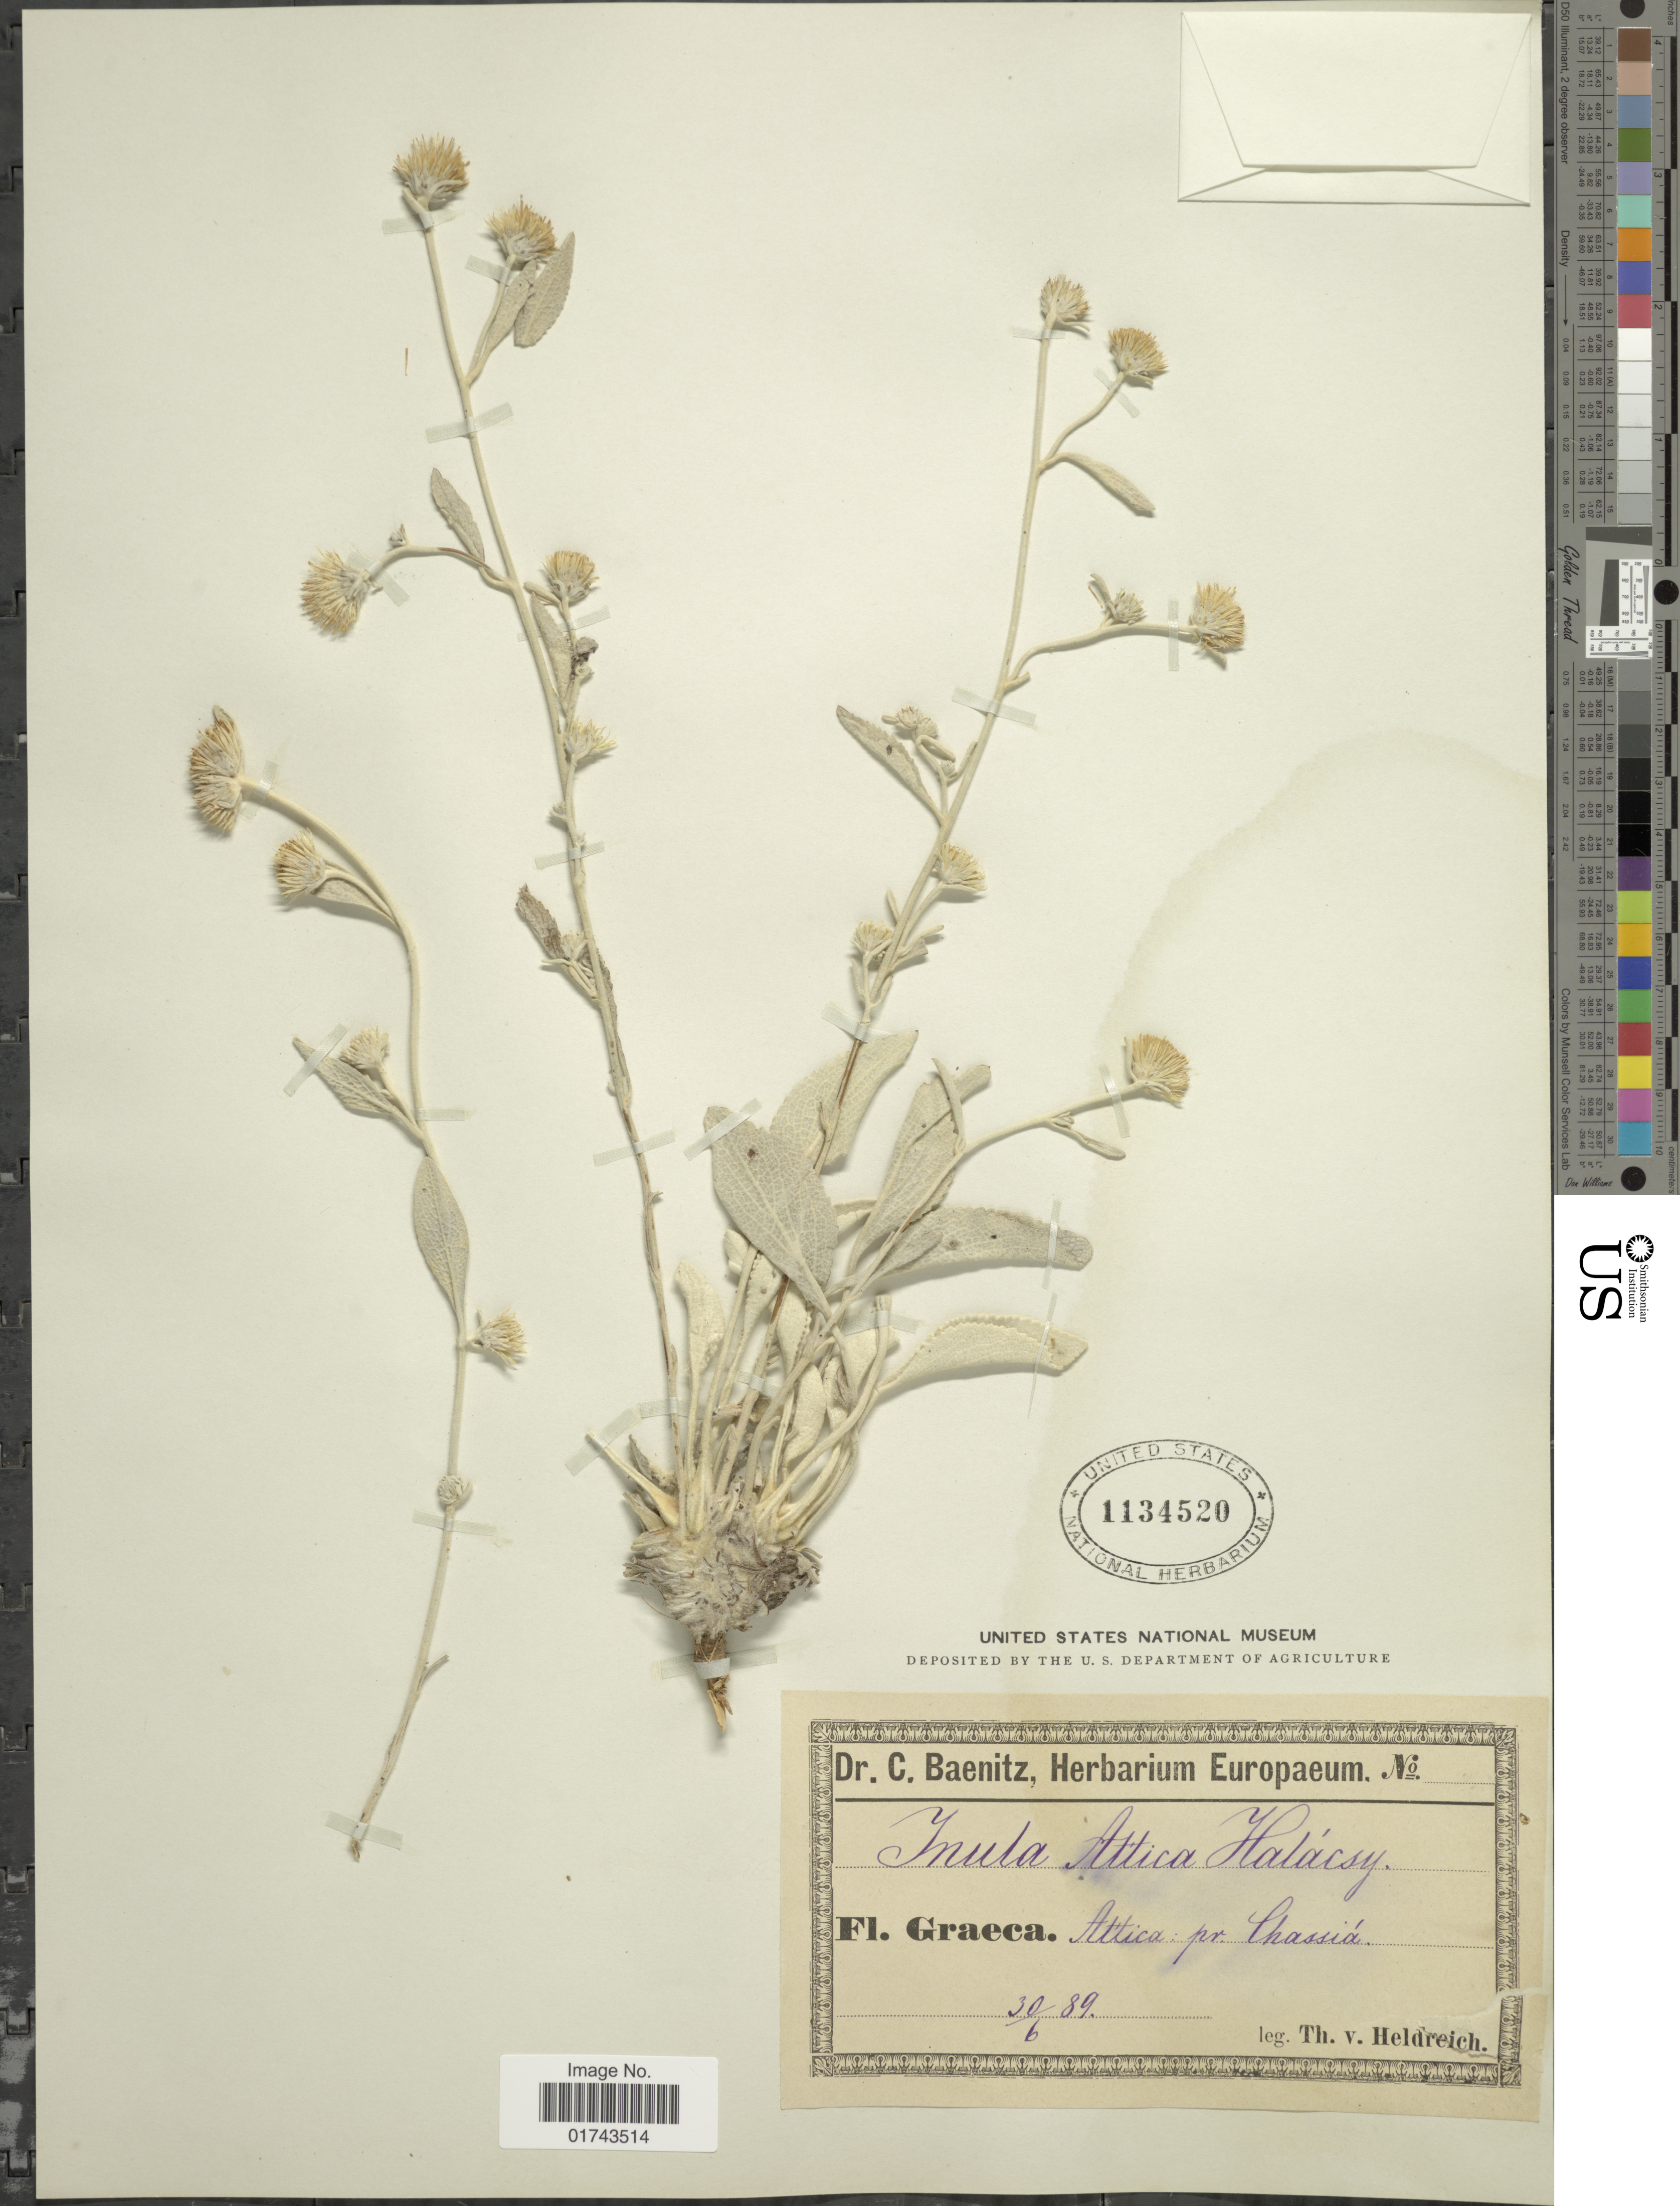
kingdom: Plantae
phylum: Tracheophyta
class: Magnoliopsida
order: Asterales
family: Asteraceae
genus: Inula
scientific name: Inula attica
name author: Halácsy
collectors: T. H. von Heldreich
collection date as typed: Transcribed d/m/y: 30/6/89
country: Greece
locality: Attica: pr. Chassia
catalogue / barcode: US 1134520